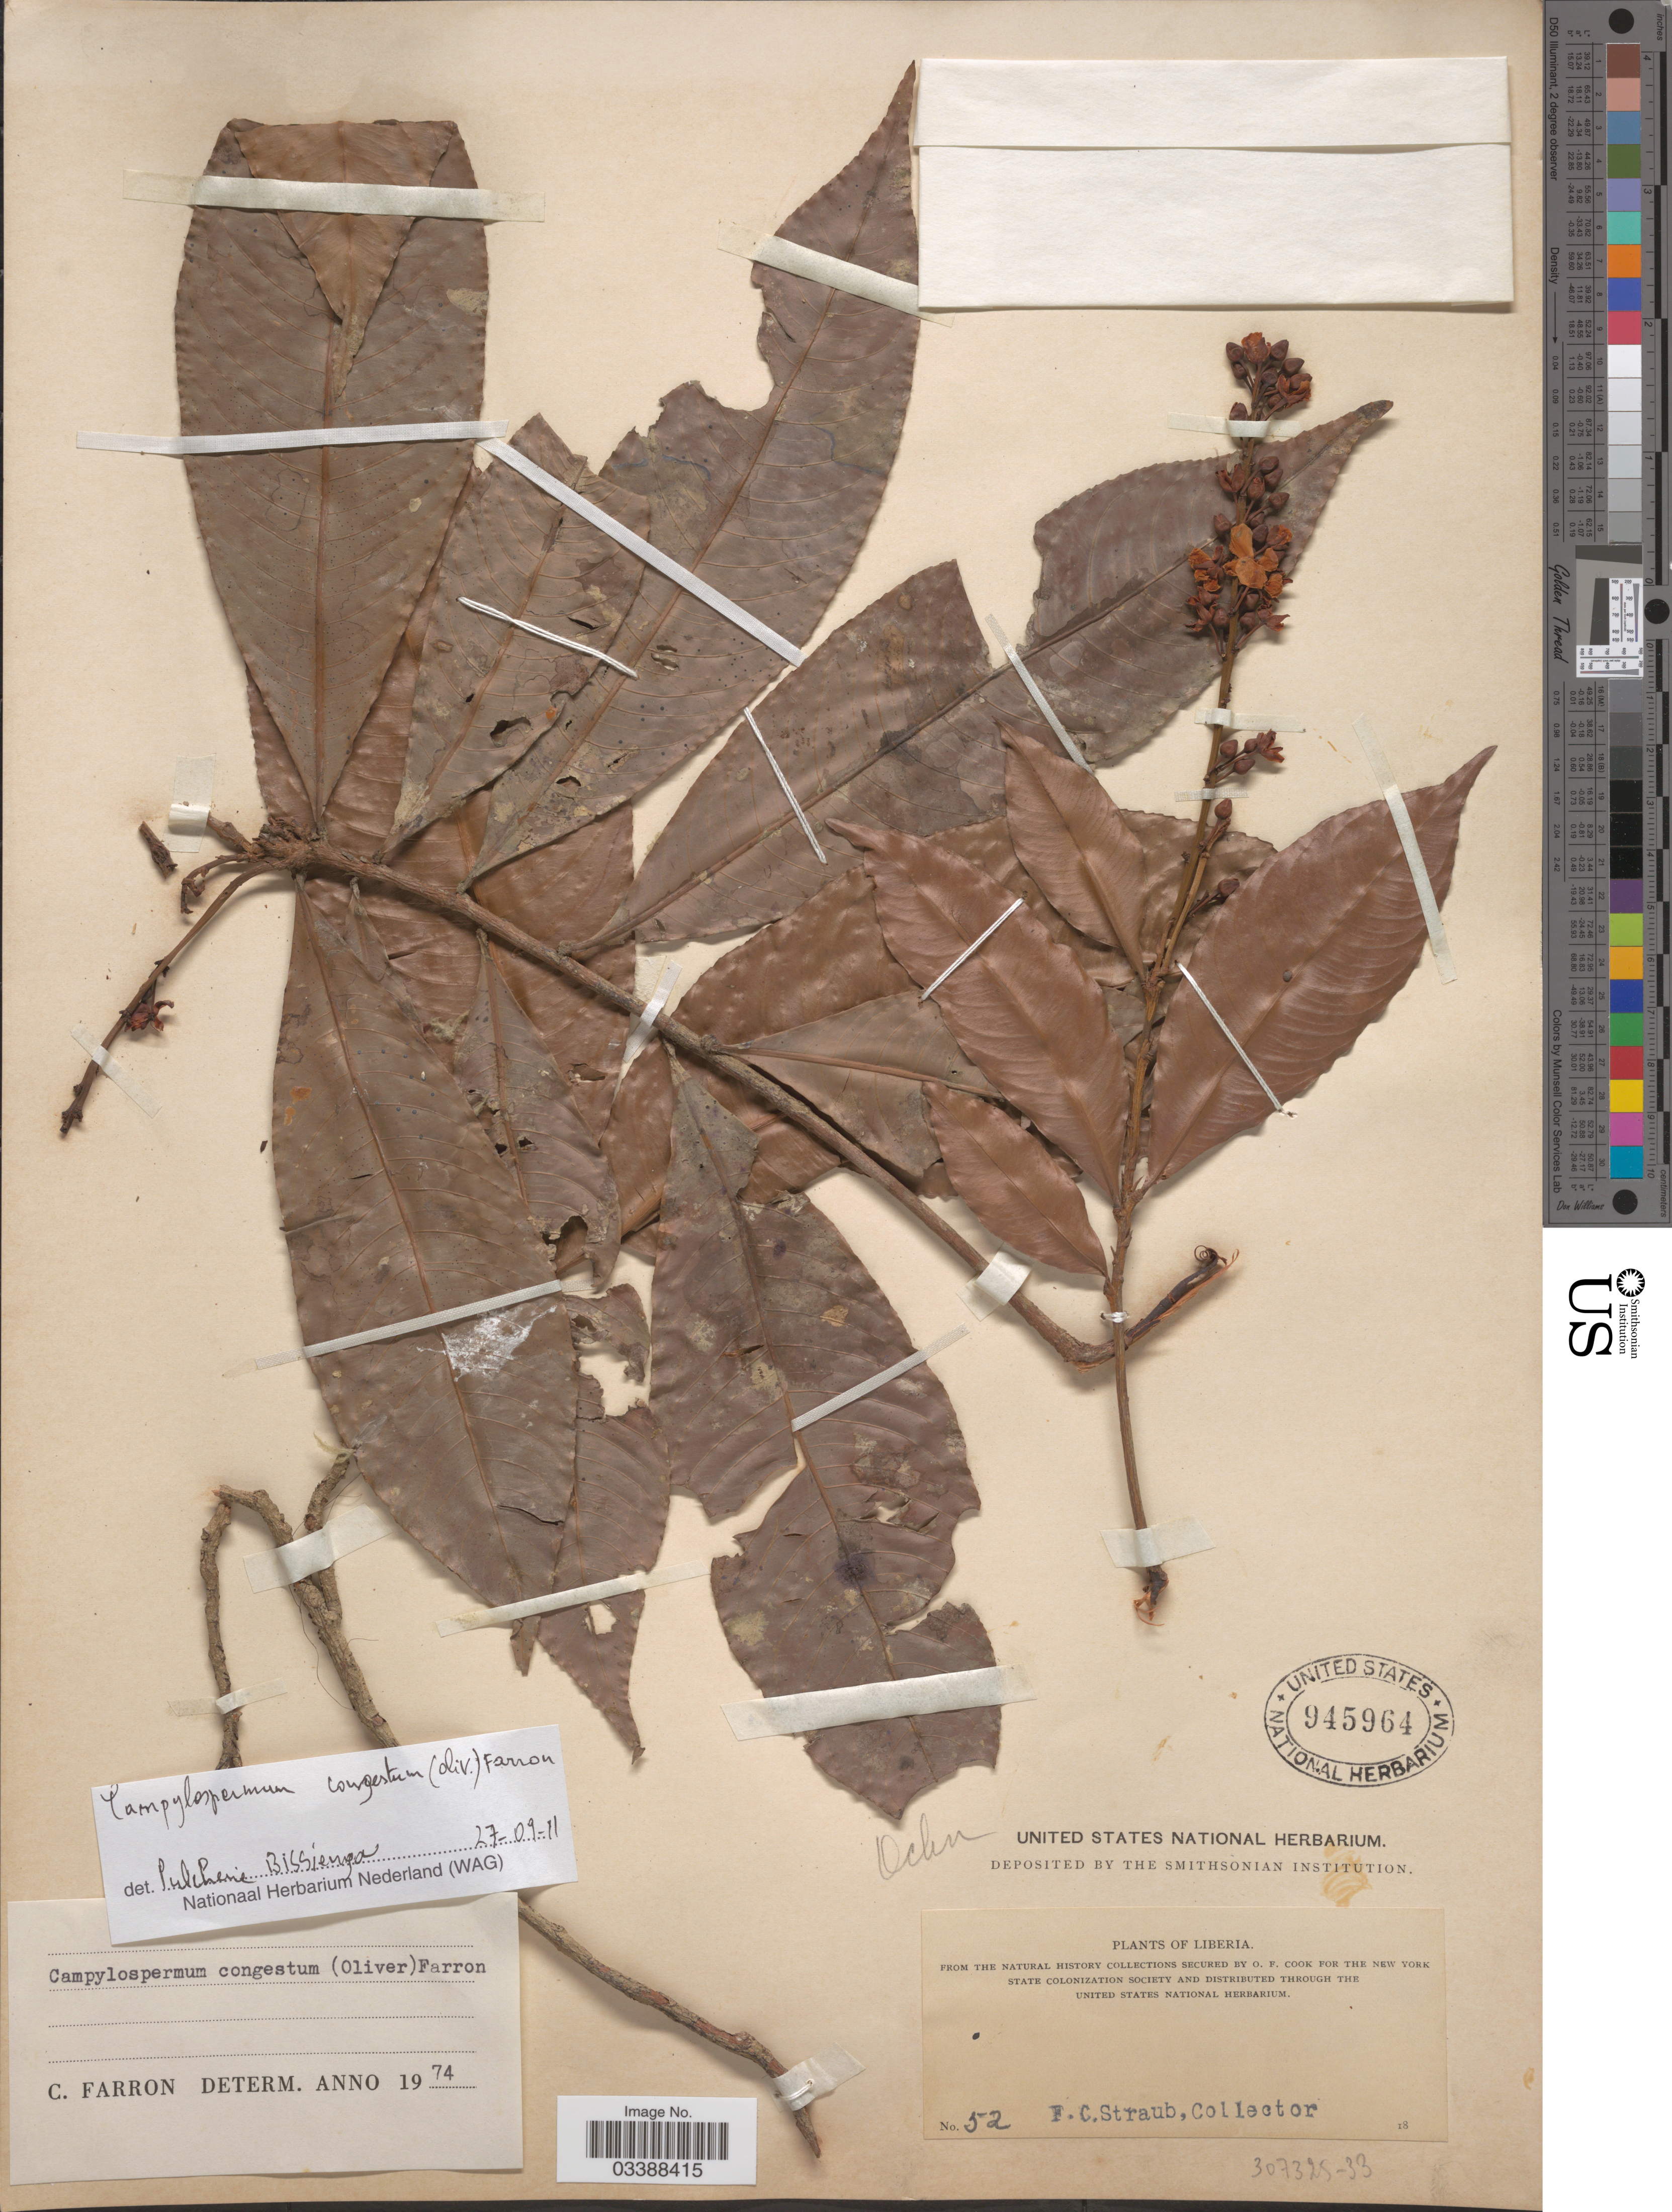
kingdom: Plantae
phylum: Tracheophyta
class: Magnoliopsida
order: Malpighiales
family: Ochnaceae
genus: Campylospermum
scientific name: Campylospermum congestum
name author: (Oliv.) Farron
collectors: F. Straub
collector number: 52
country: Liberia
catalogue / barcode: US 945964